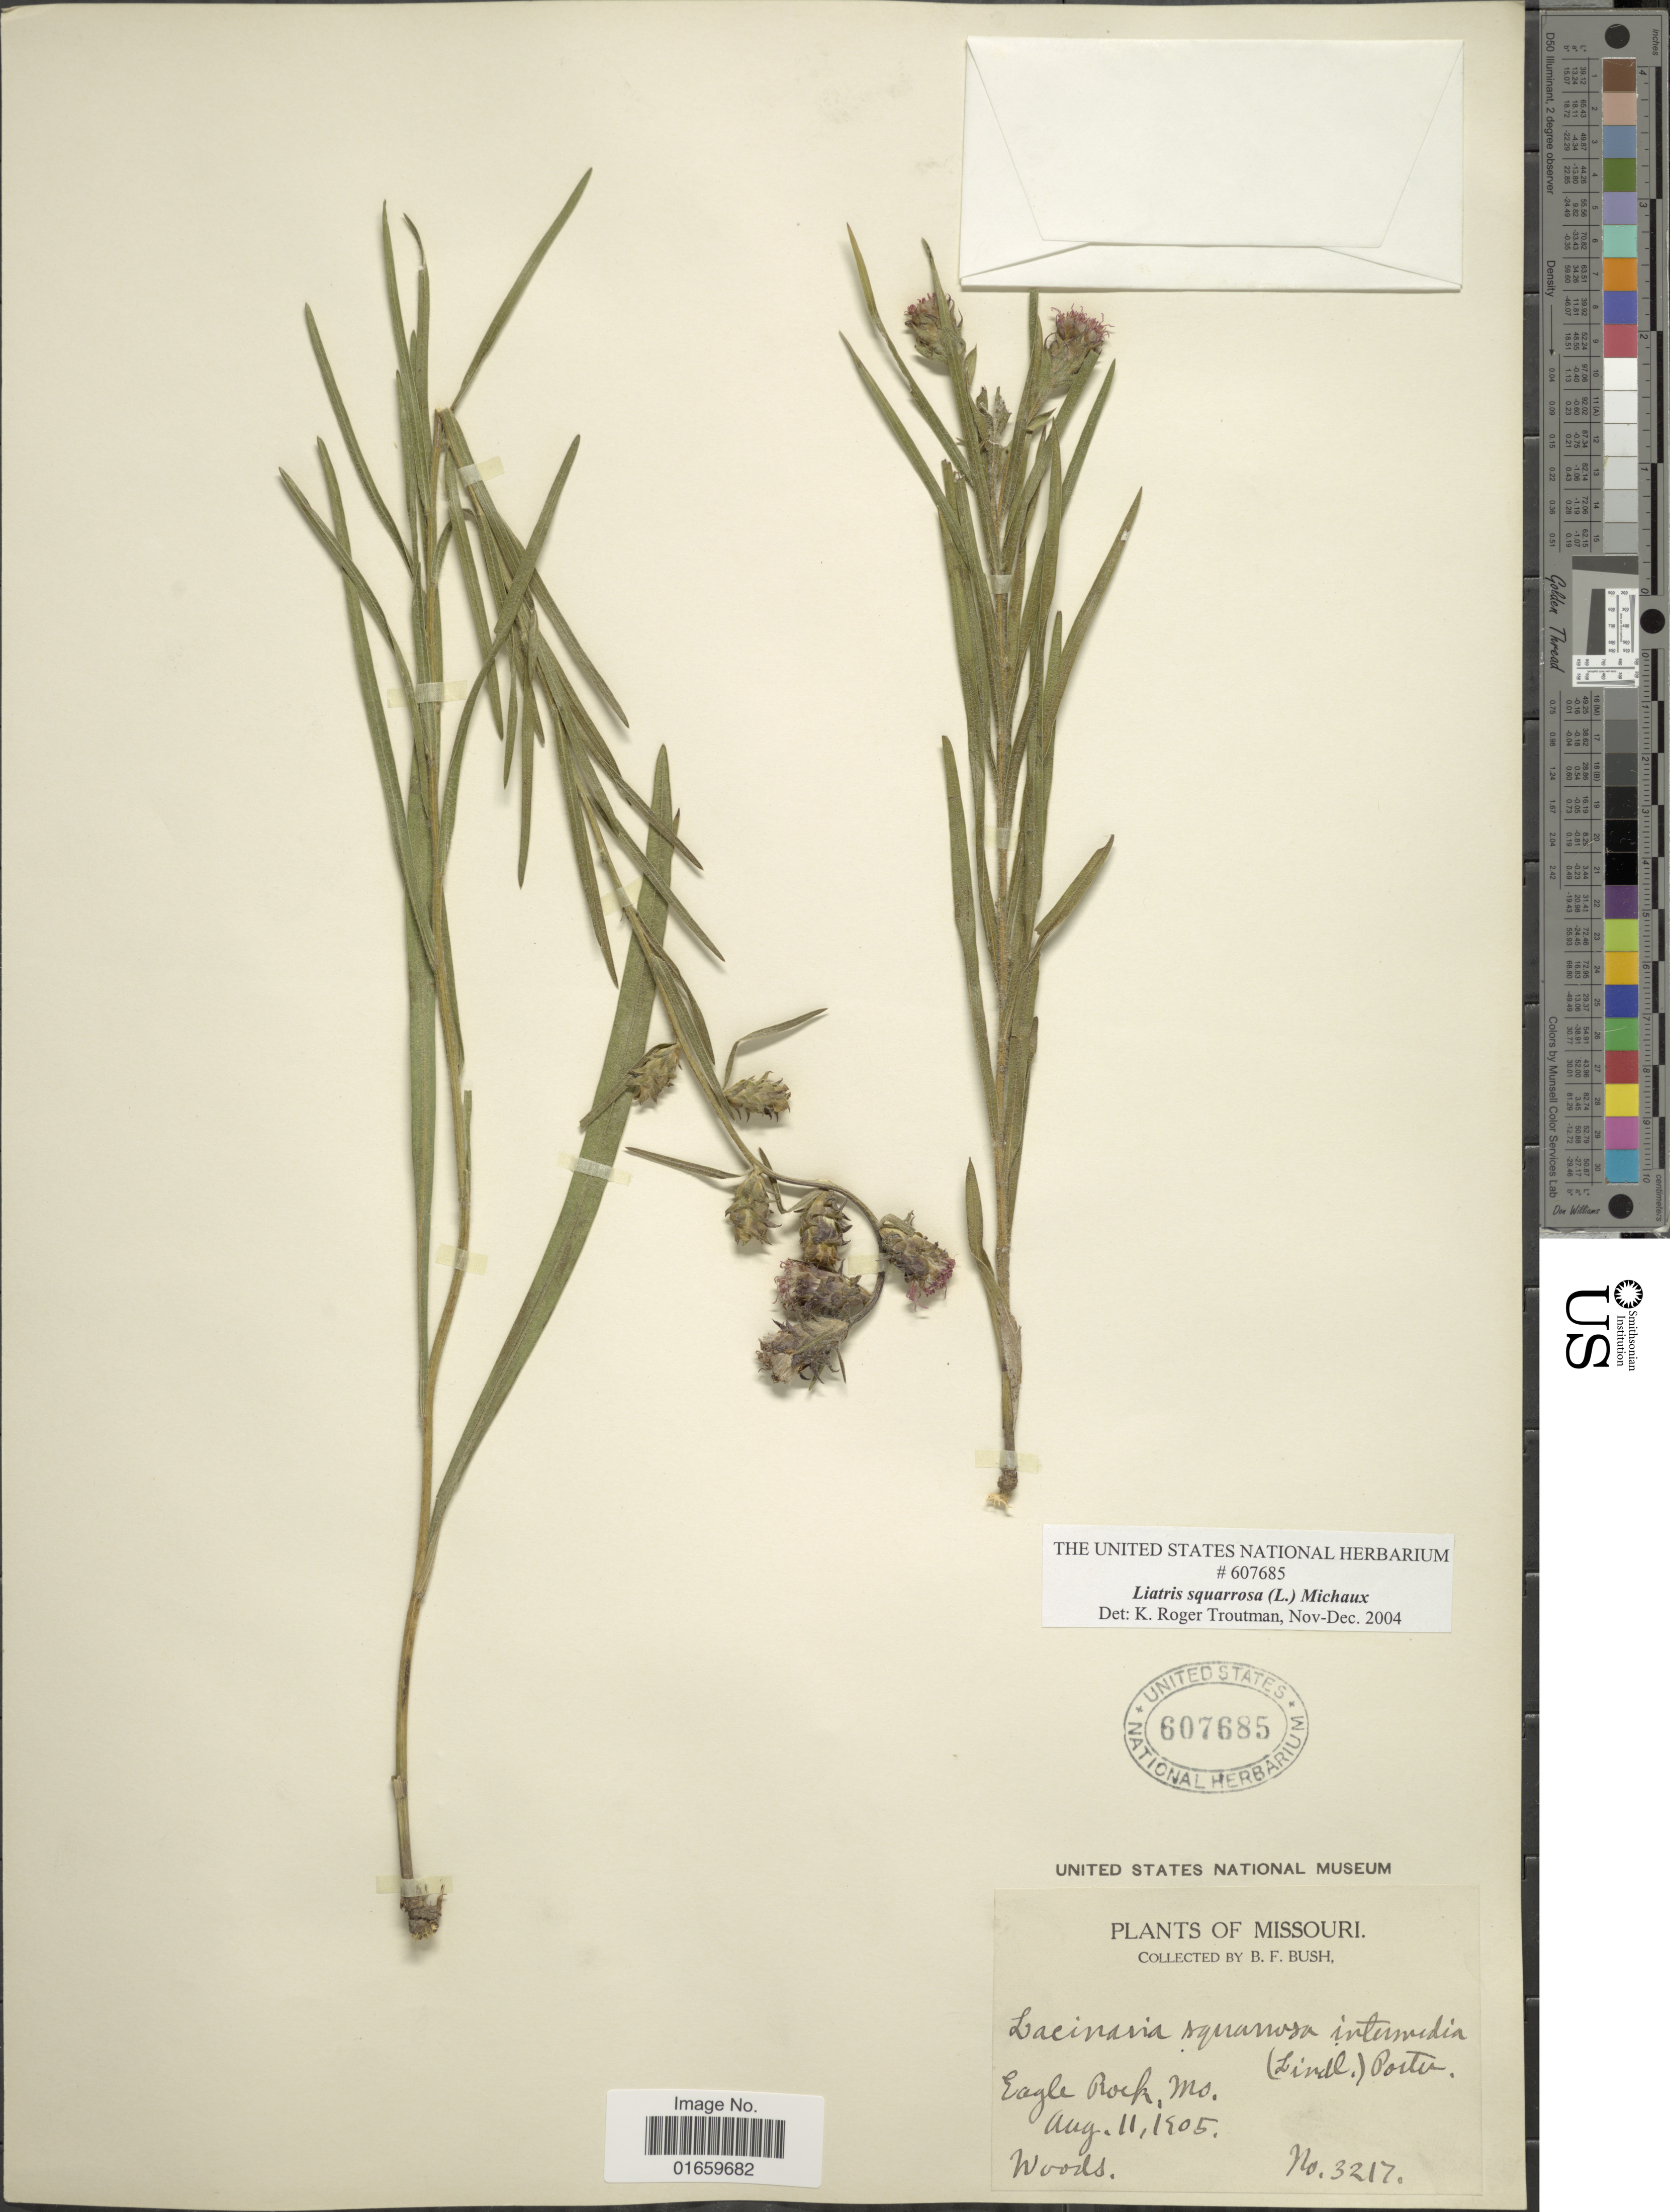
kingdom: Plantae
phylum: Tracheophyta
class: Magnoliopsida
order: Asterales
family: Asteraceae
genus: Liatris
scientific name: Liatris squarrosa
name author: (L.) Michx.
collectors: B. F. Bush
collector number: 3217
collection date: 1905-08-11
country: United States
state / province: Missouri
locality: Eagle Rock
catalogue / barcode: US 607685